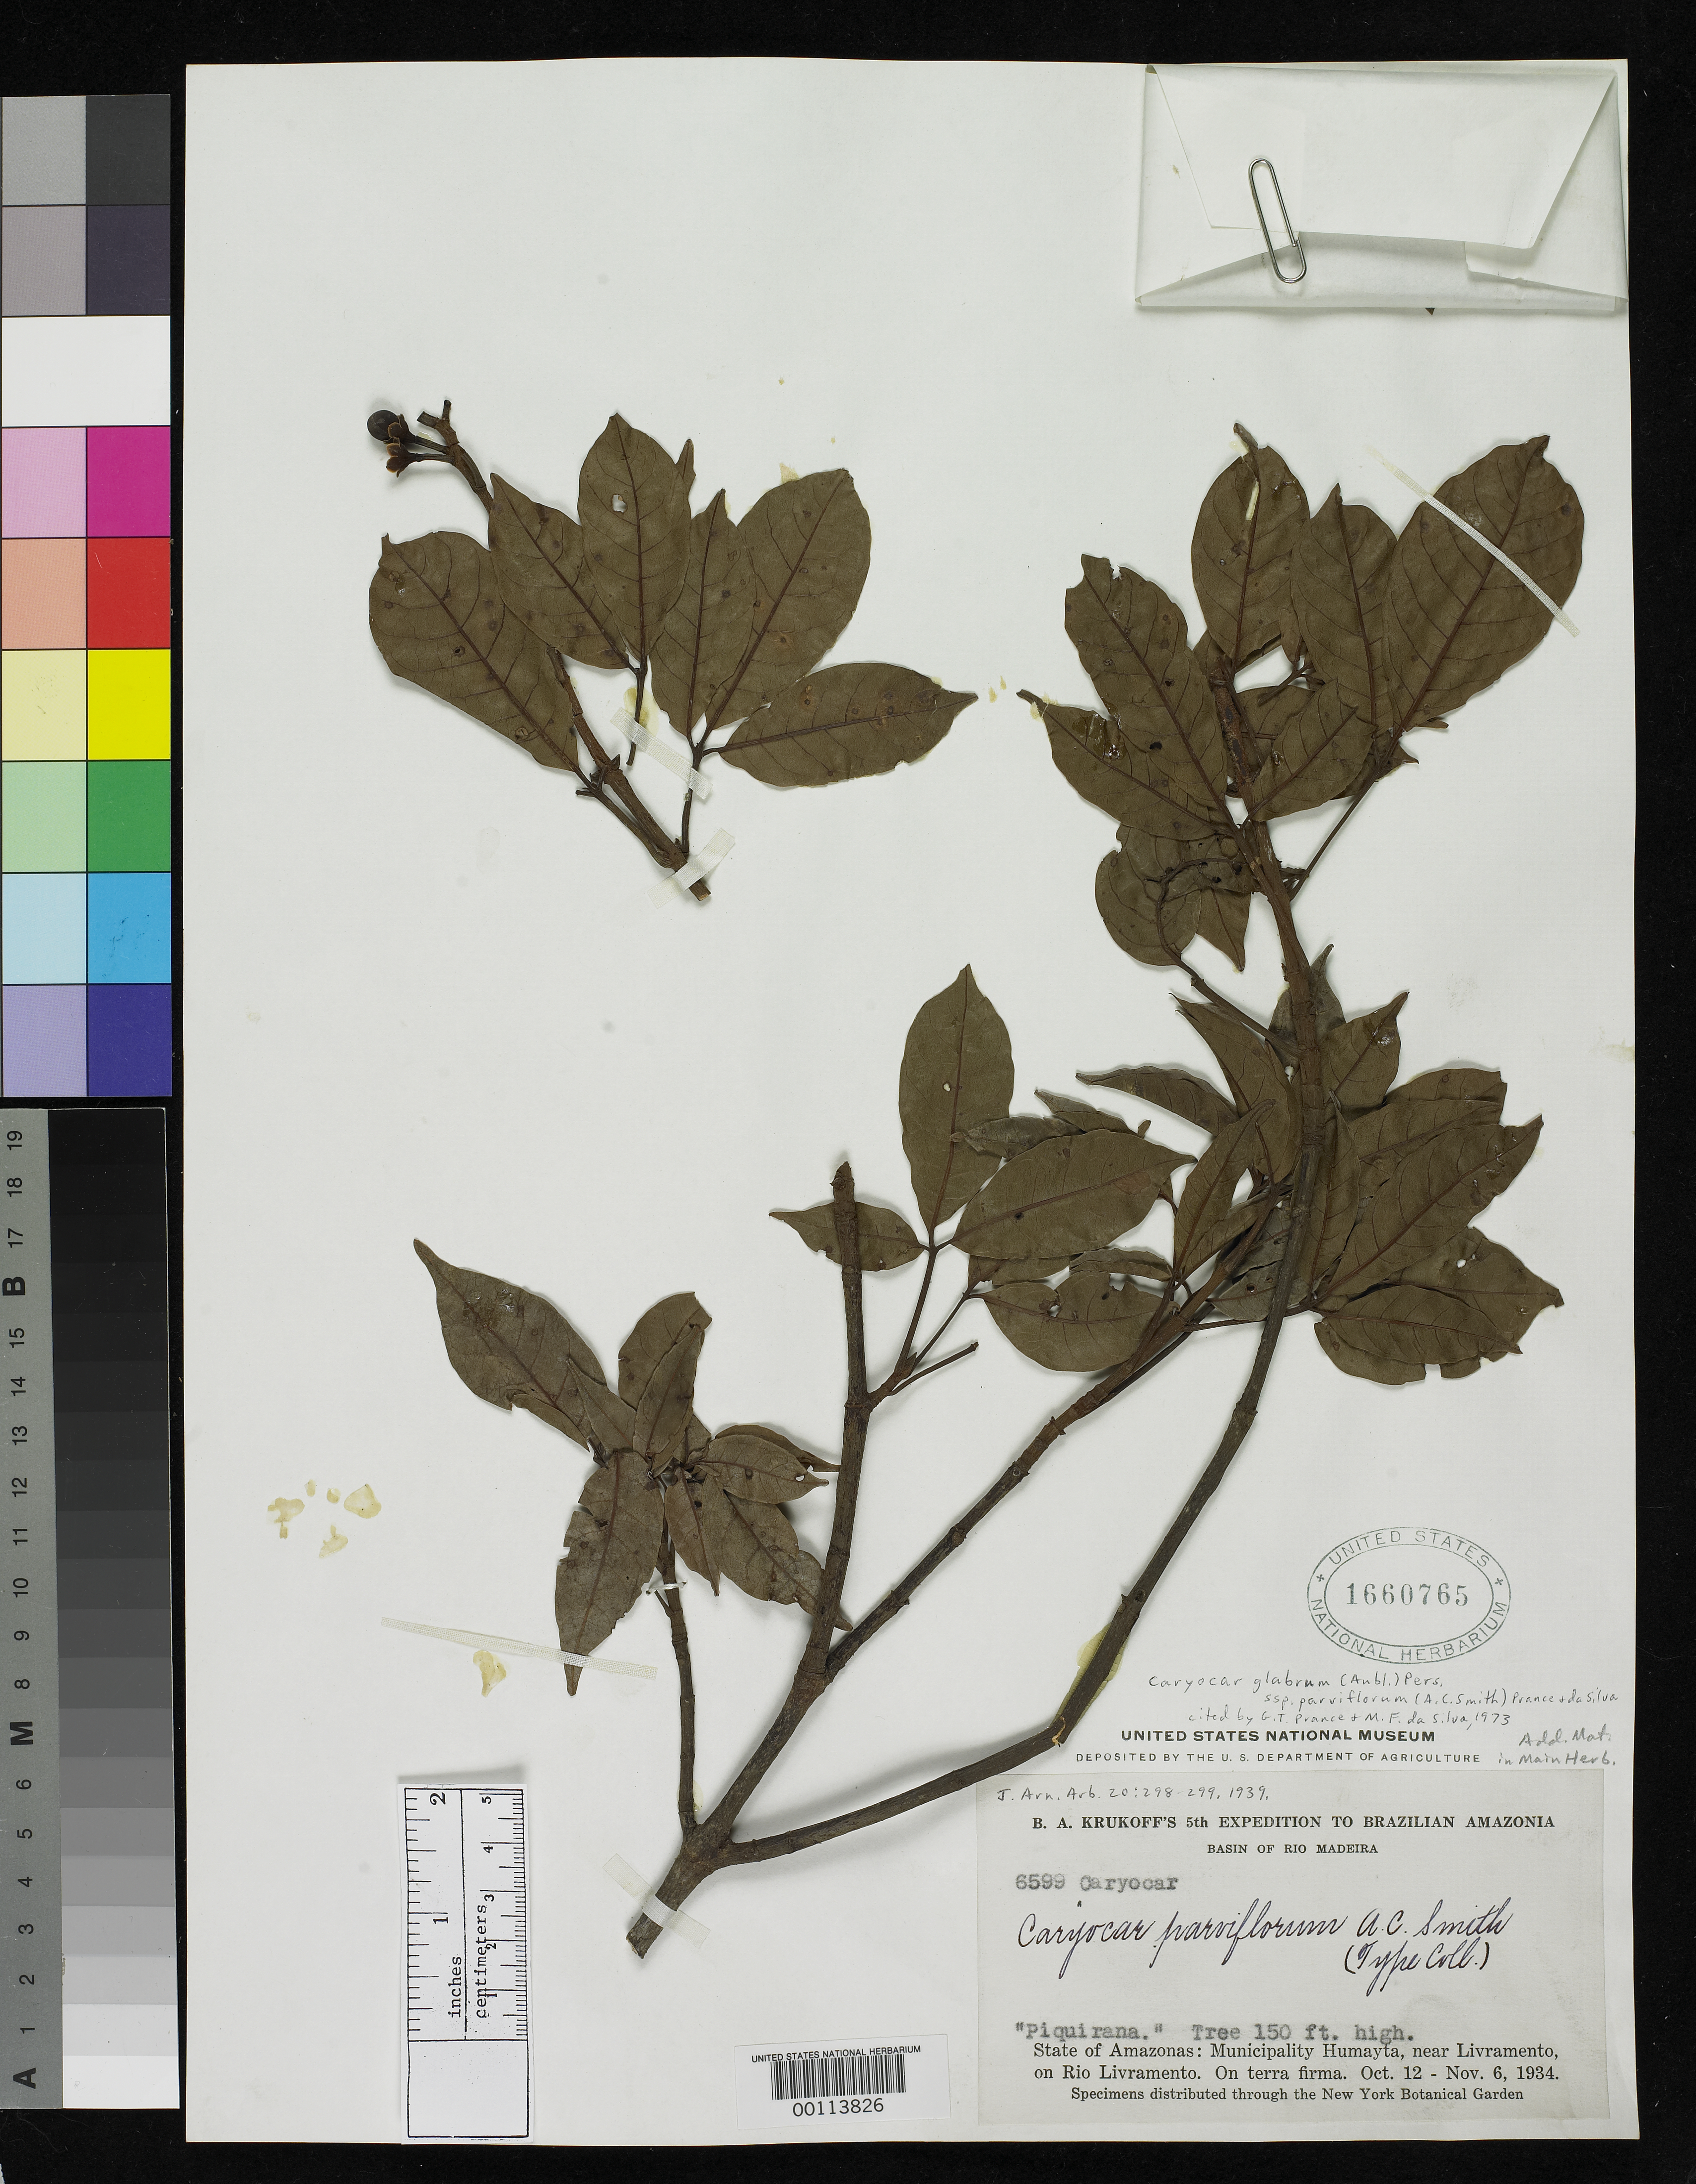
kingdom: Plantae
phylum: Tracheophyta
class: Magnoliopsida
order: Malpighiales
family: Caryocaraceae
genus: Caryocar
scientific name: Caryocar parviflorum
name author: A.C. Sm.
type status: Isotype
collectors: B. A. Krukoff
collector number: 6599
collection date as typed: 13 Oct 1934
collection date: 1934-10-13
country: Brazil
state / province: Amazonas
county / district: Humaitá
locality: Near Livramento, Rio Livramento, basin of Rio Madeira.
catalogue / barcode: US 1660765